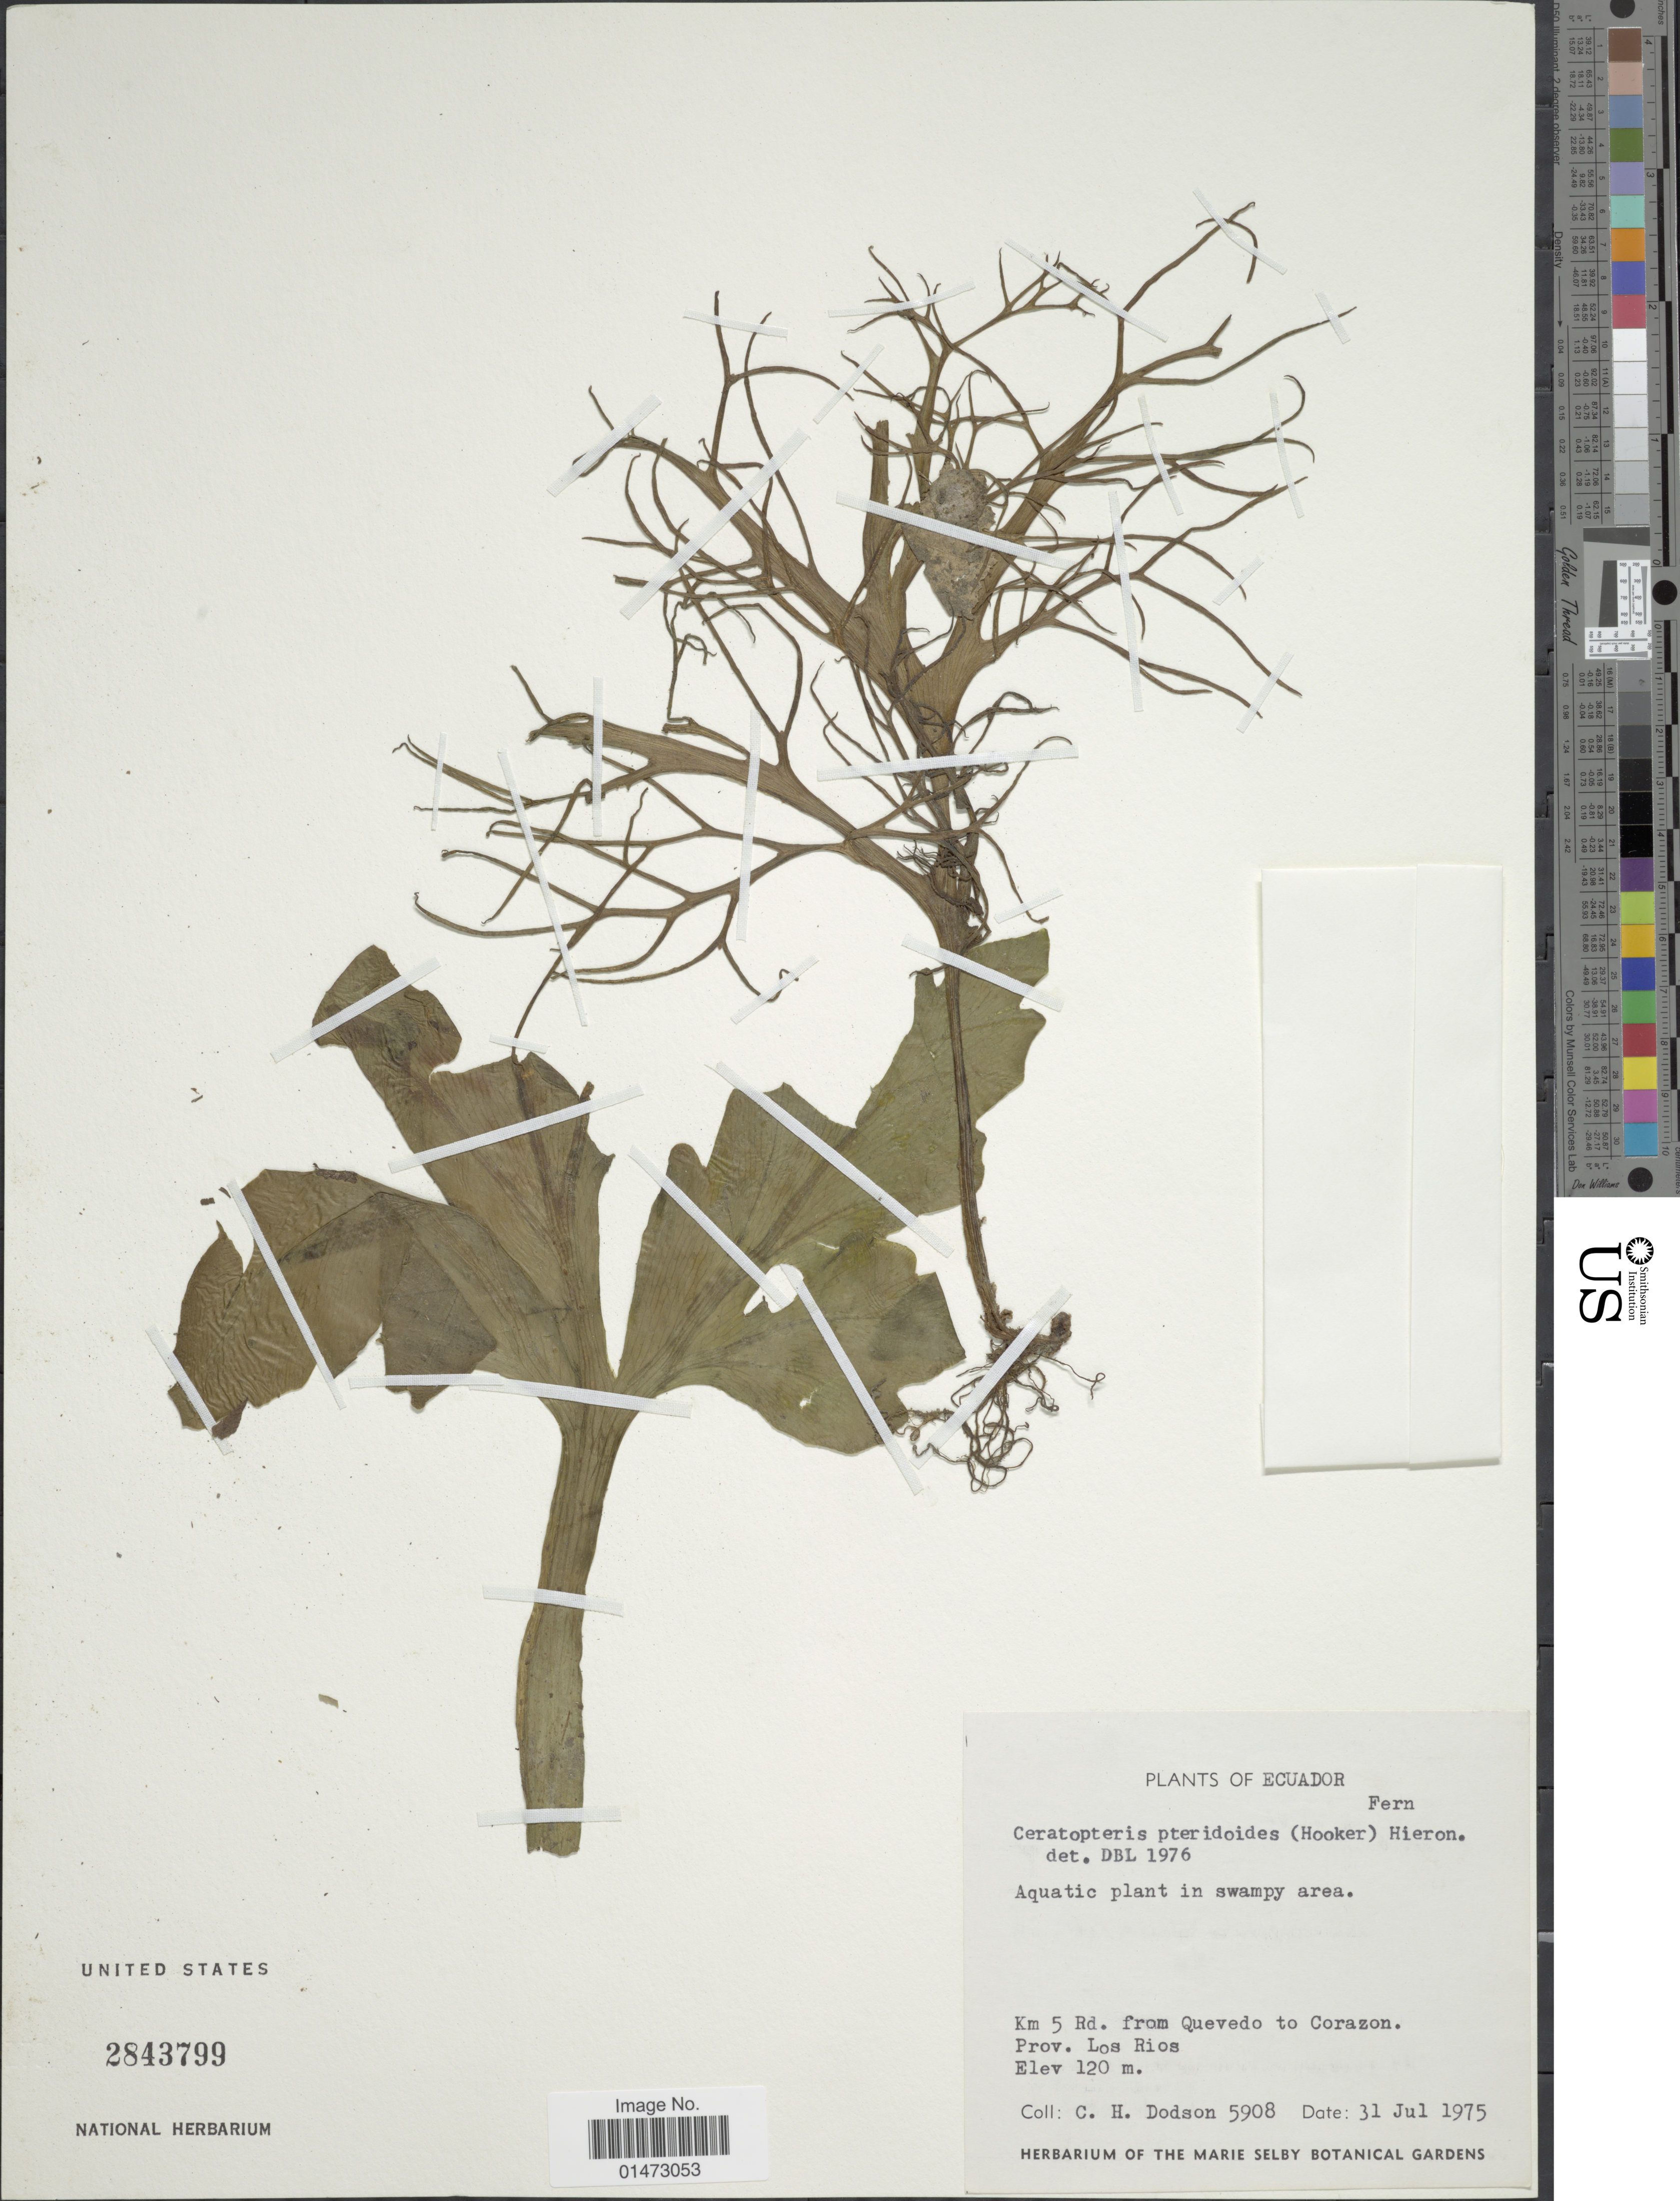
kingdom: Plantae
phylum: Tracheophyta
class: Polypodiopsida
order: Polypodiales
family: Pteridaceae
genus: Ceratopteris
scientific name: Ceratopteris pteridioides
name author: (Hook.) Hieron.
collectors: C. H. Dodson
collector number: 5908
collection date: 1975-07-31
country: Ecuador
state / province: Los Ríos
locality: Km 5 Rd. from Quevedo to Corazon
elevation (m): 120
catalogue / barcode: US 2843799